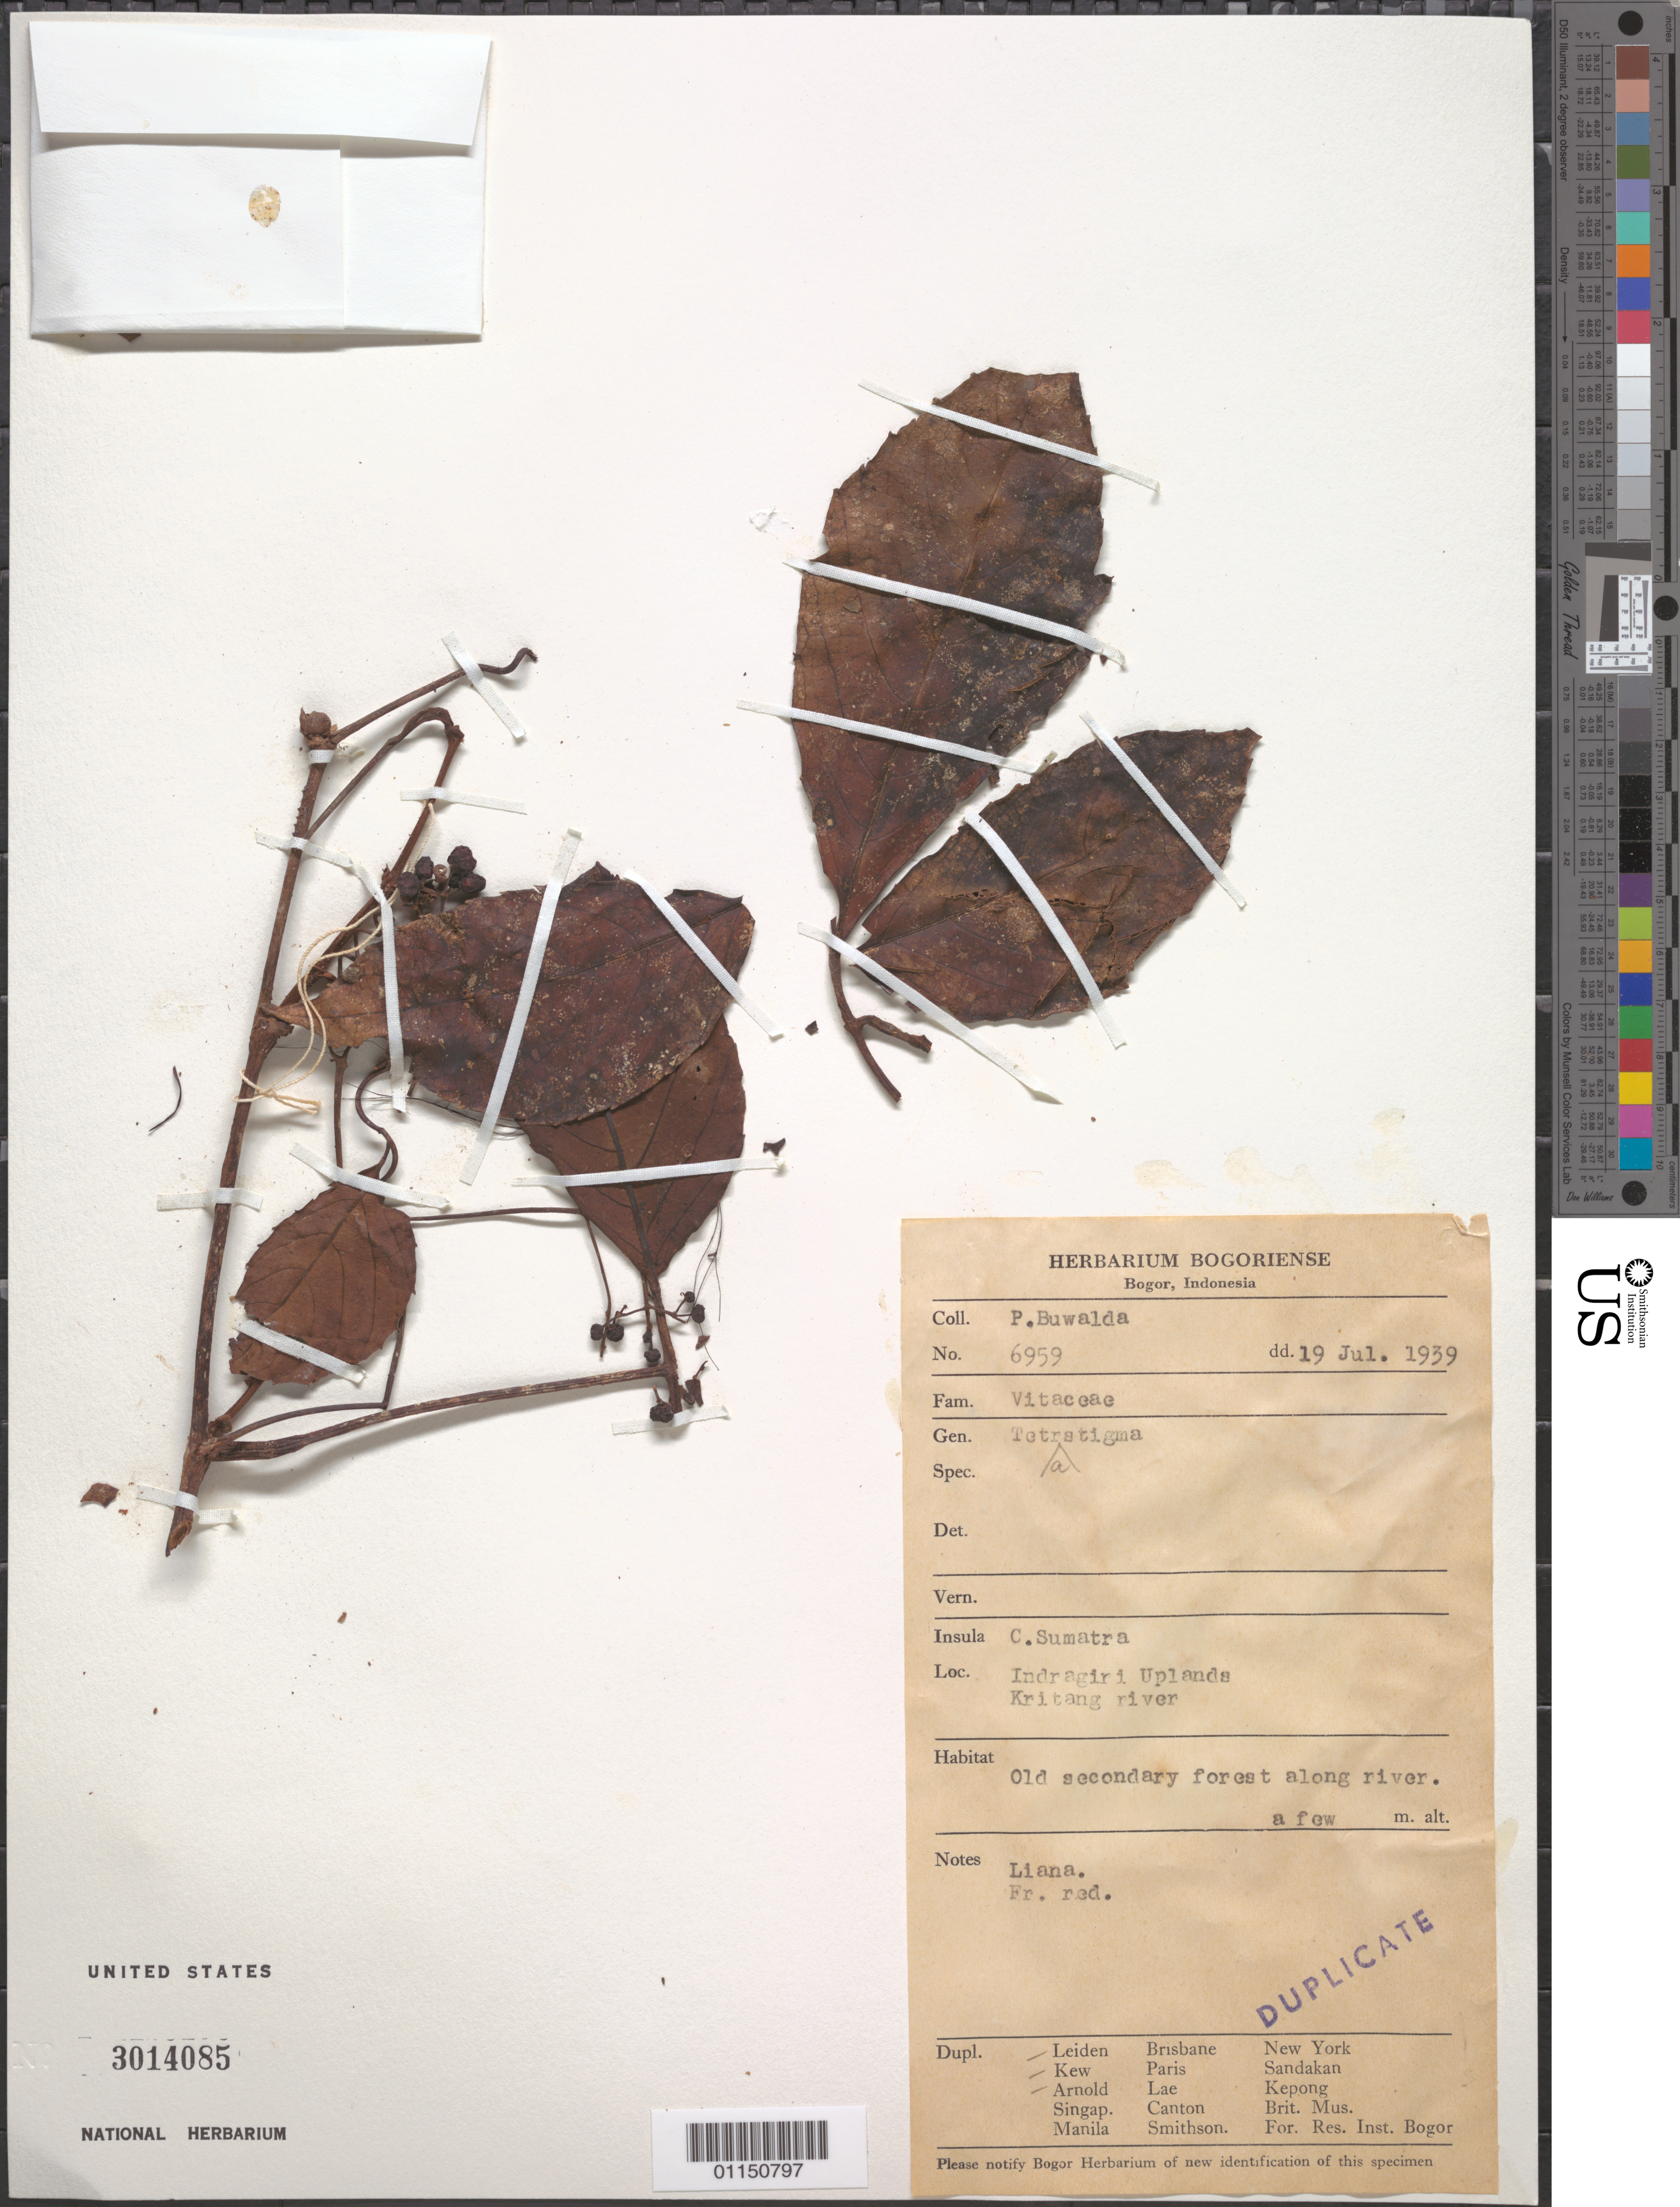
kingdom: Plantae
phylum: Tracheophyta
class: Magnoliopsida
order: Vitales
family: Vitaceae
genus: Tetrastigma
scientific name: Tetrastigma sp.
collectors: P. Buwalda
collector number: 6959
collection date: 1939-07-19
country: Indonesia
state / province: Sumatra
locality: Indragiri Uplands. Kritang river.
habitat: Old secondary forest along river. Liana.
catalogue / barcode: US 3014085